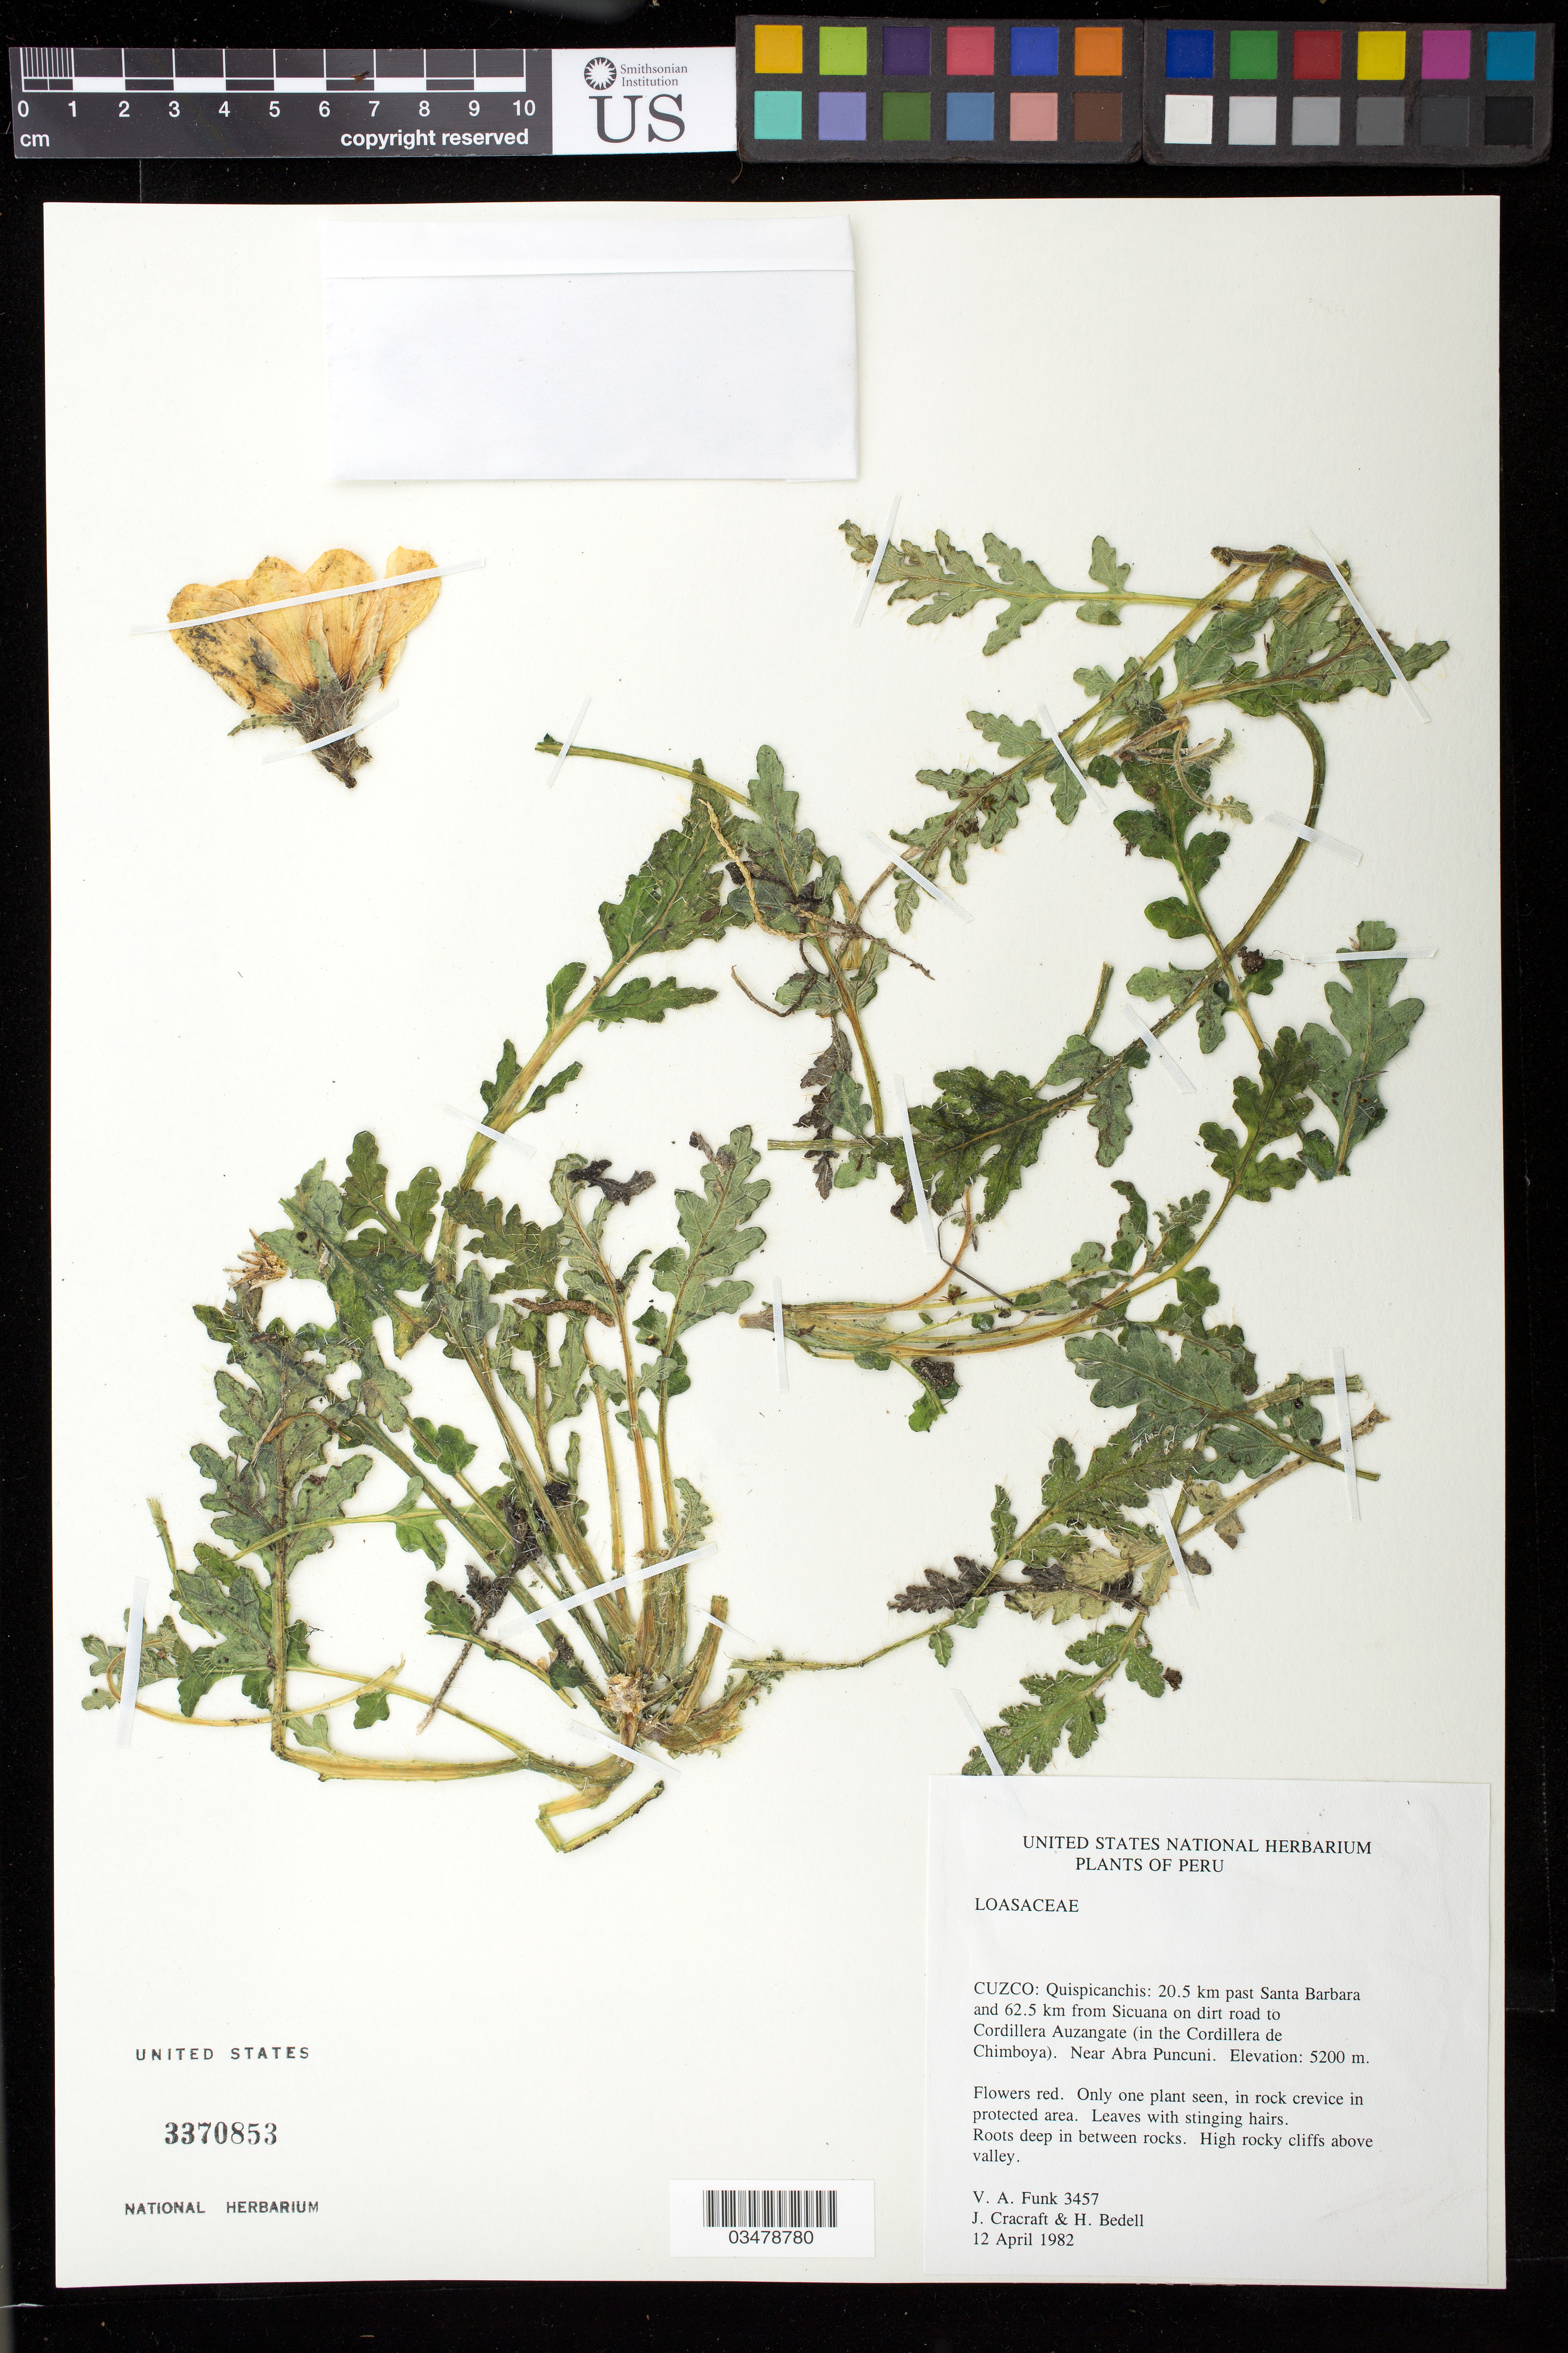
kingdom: Plantae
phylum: Tracheophyta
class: Magnoliopsida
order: Cornales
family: Loasaceae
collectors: V. Funk, J. L. Cracraft & H. Bedell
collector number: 3457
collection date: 1982-04-12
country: Peru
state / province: Cusco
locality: Quispicanchis: 20.5 km past Santa Barbara and 62.5 km from Sicuana on dirt road to Cordillera Auzangate (in the Cordillera de Chimboya). Near Abra Puncuni.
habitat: High rocky cliffs above valley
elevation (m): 5200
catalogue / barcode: US 3370853